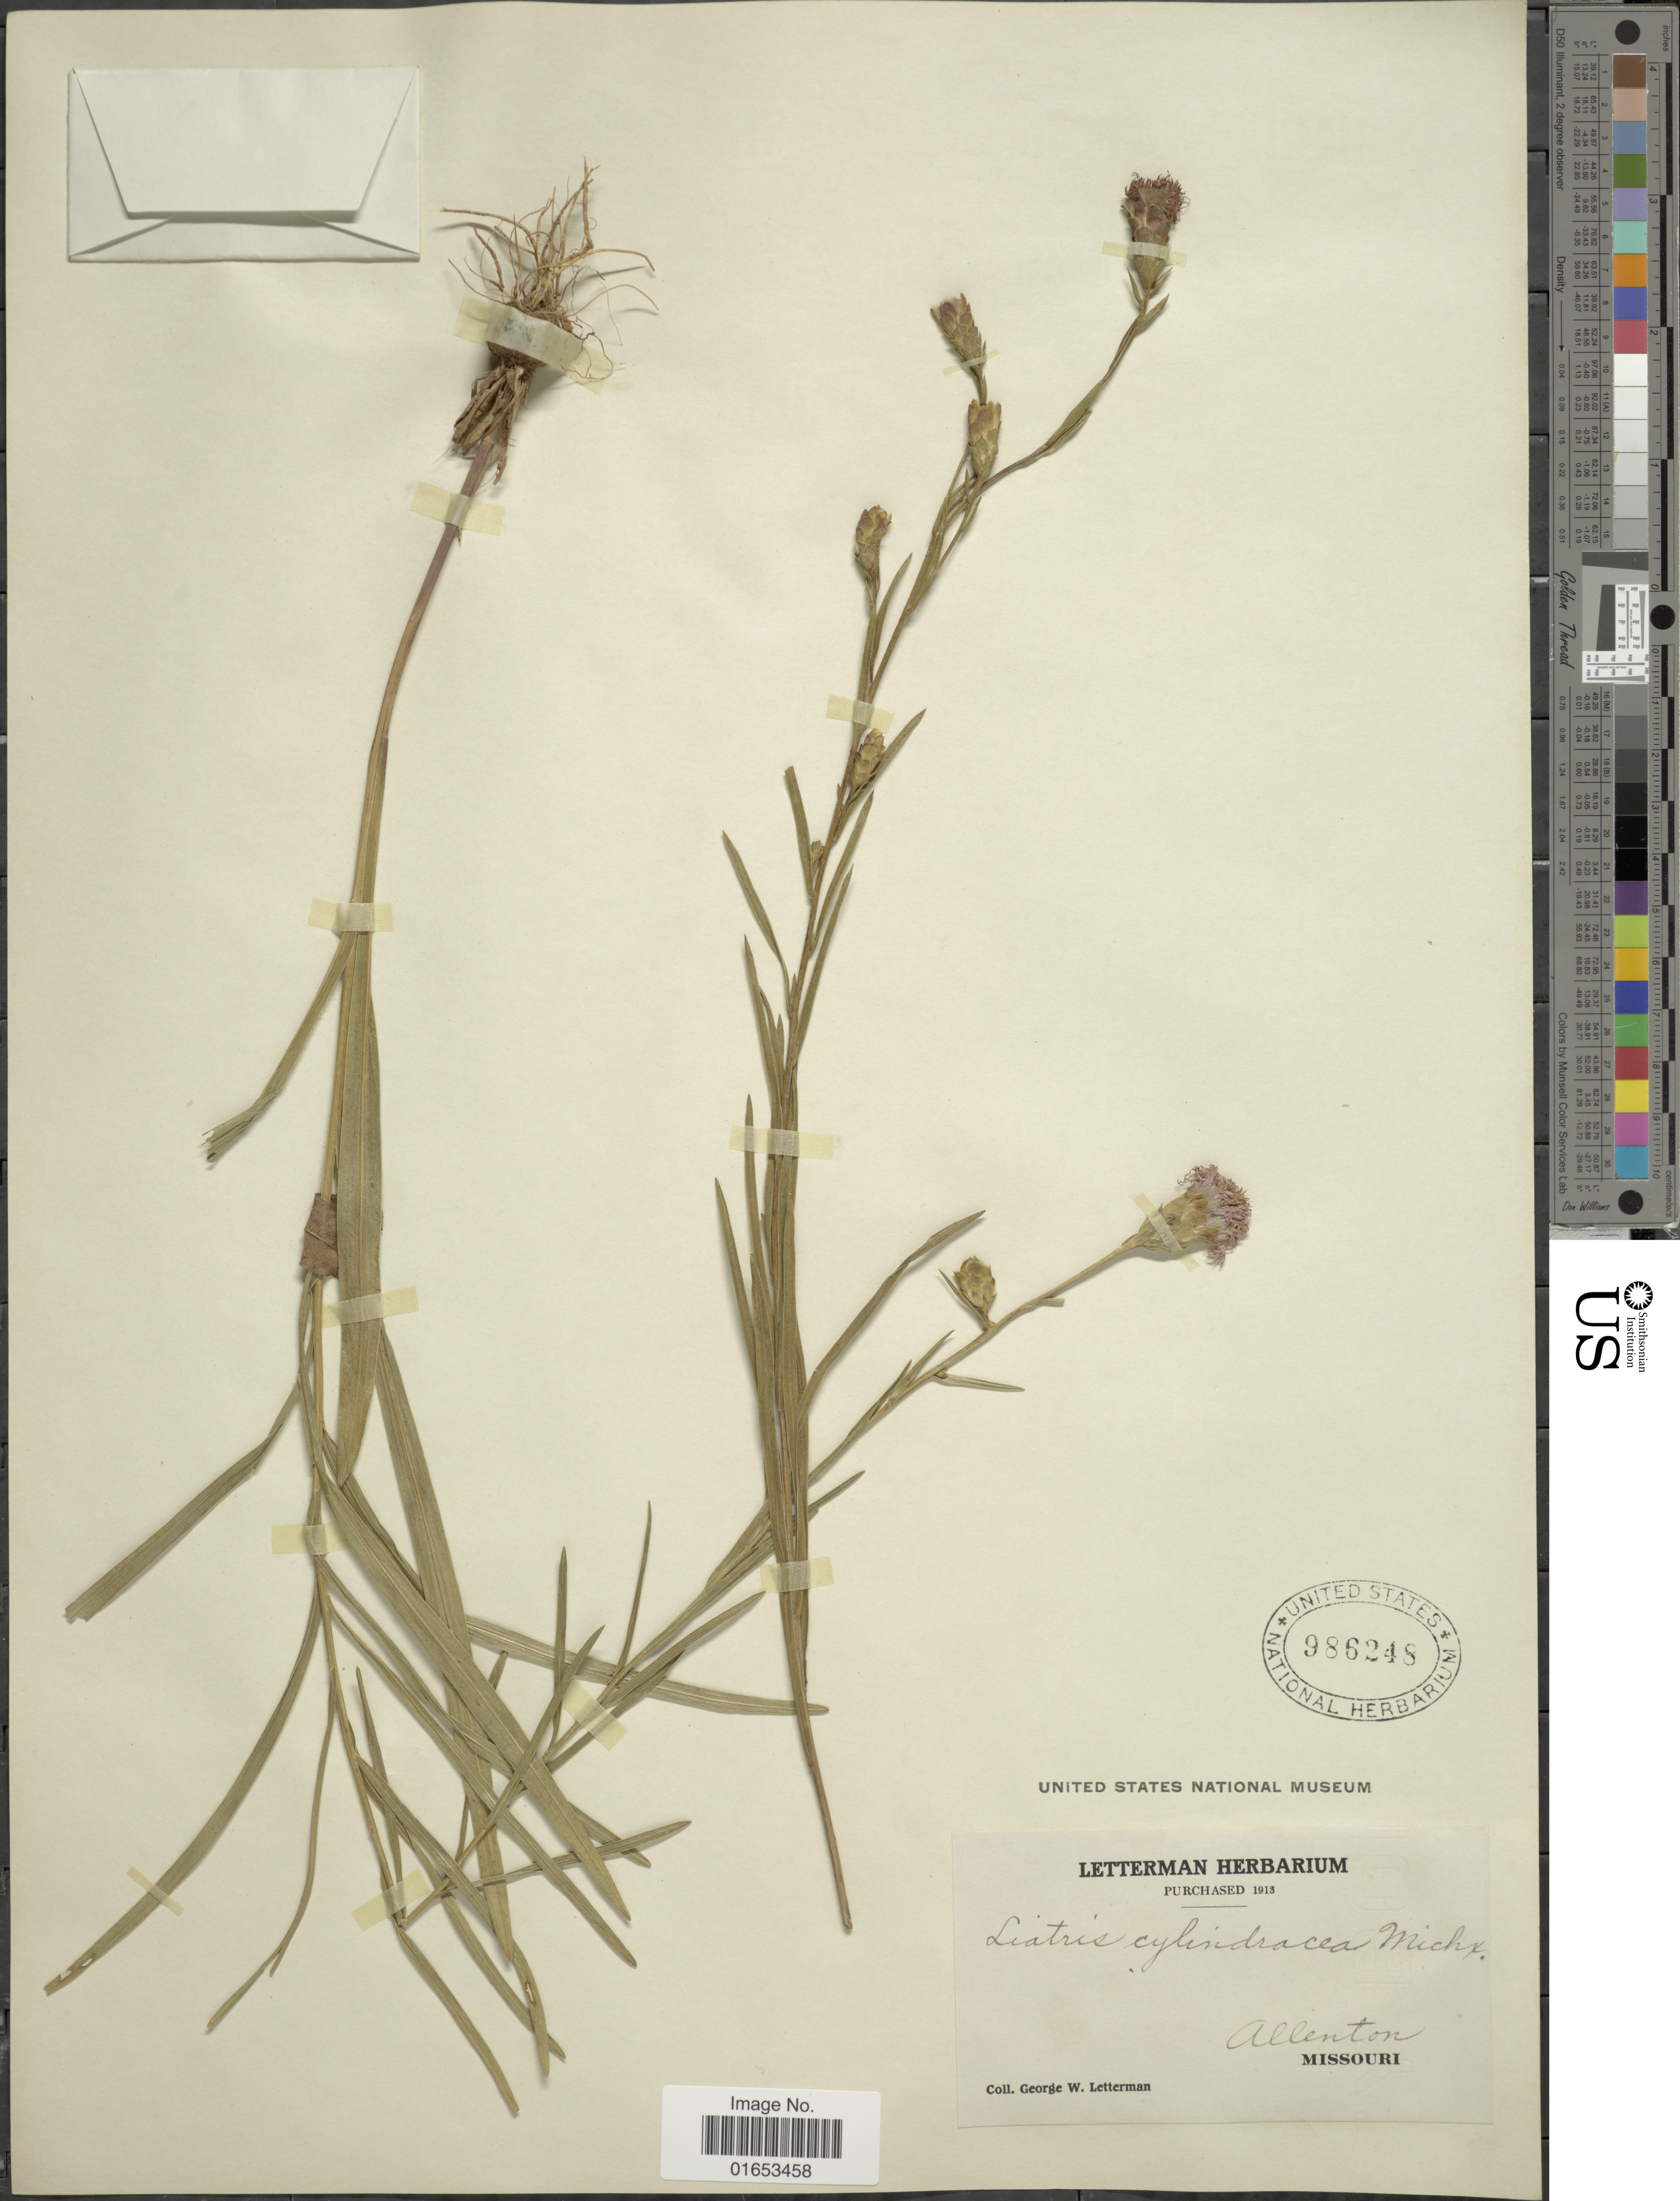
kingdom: Plantae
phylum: Tracheophyta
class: Magnoliopsida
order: Asterales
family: Asteraceae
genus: Liatris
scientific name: Liatris cylindracea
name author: Michaux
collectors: G. W. Letterman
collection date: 1913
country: United States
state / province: Missouri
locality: Allenton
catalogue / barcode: US 986248